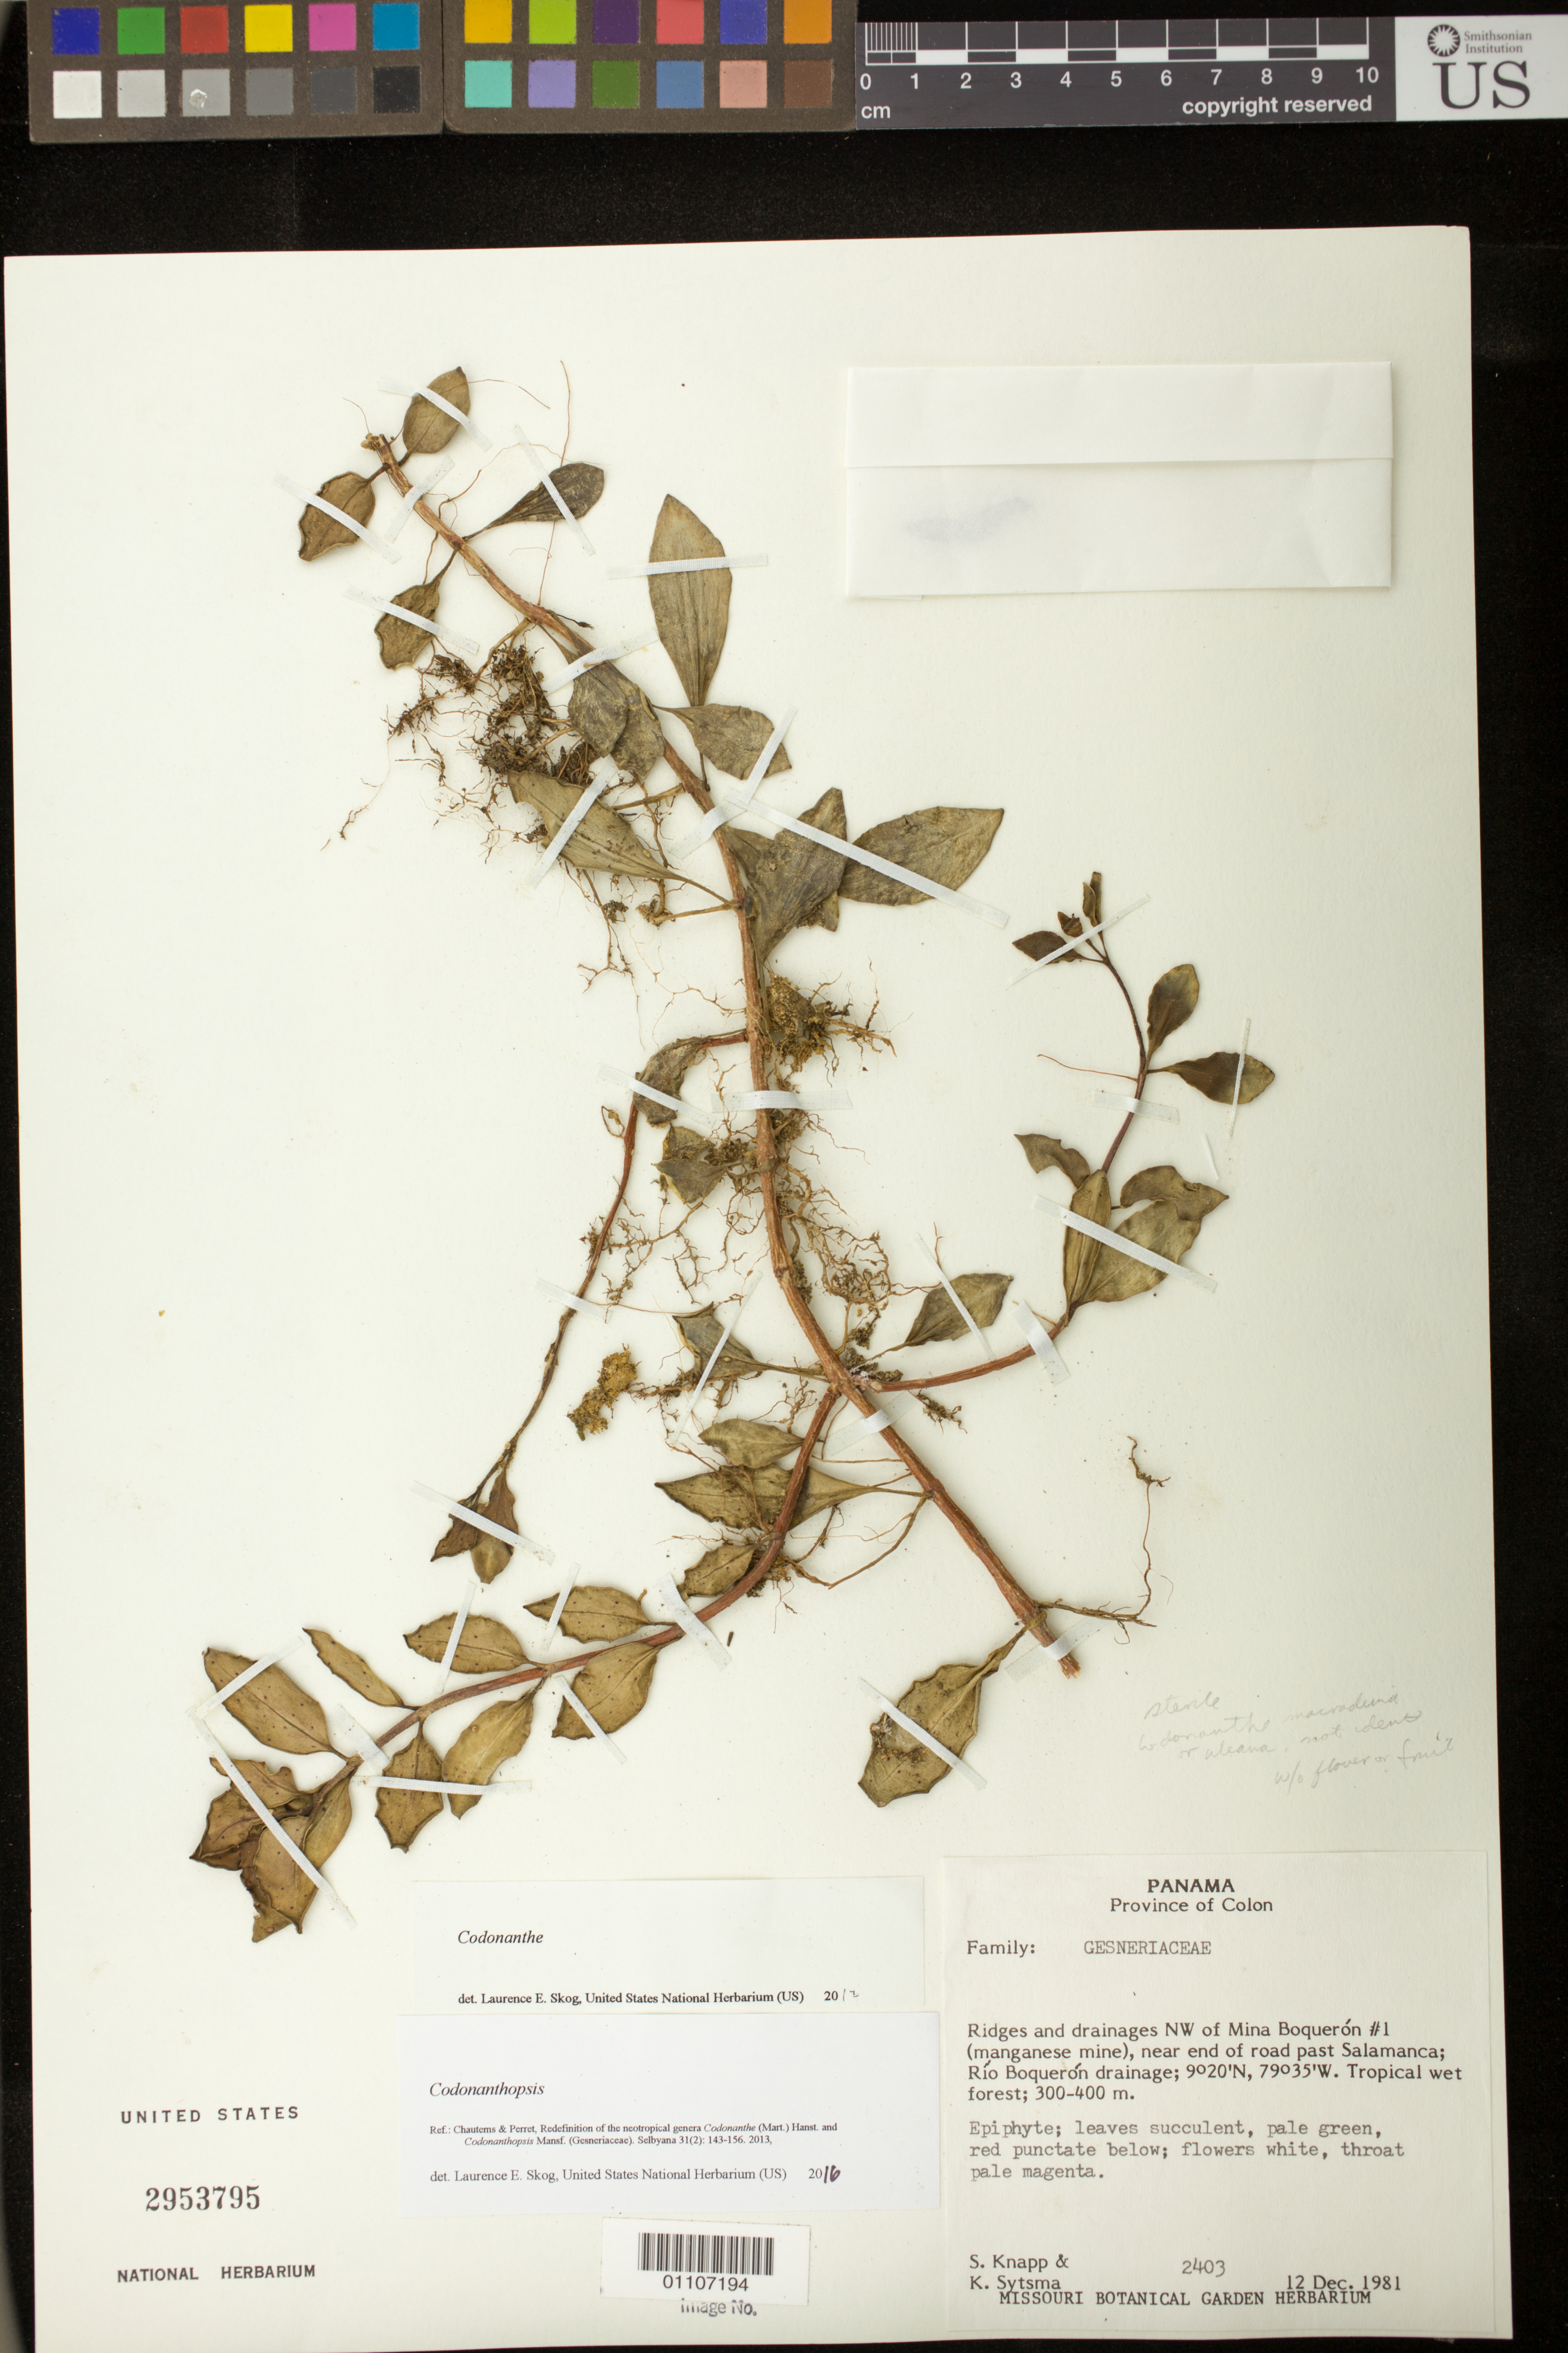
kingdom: Plantae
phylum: Tracheophyta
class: Magnoliopsida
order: Lamiales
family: Gesneriaceae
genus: Codonanthopsis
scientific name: Codonanthopsis sp.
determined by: Skog, Laurence E.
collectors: S. Knapp & K. J. Sytsma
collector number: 2403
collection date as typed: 12 Dec 1981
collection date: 1981-12-12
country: Panama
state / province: Colón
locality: Ridges and drainages NW of Mina Boqueron #1 (manganese mine), near end of road past Salamanca, Rio Boqueron drainage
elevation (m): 300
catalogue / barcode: US 2953795